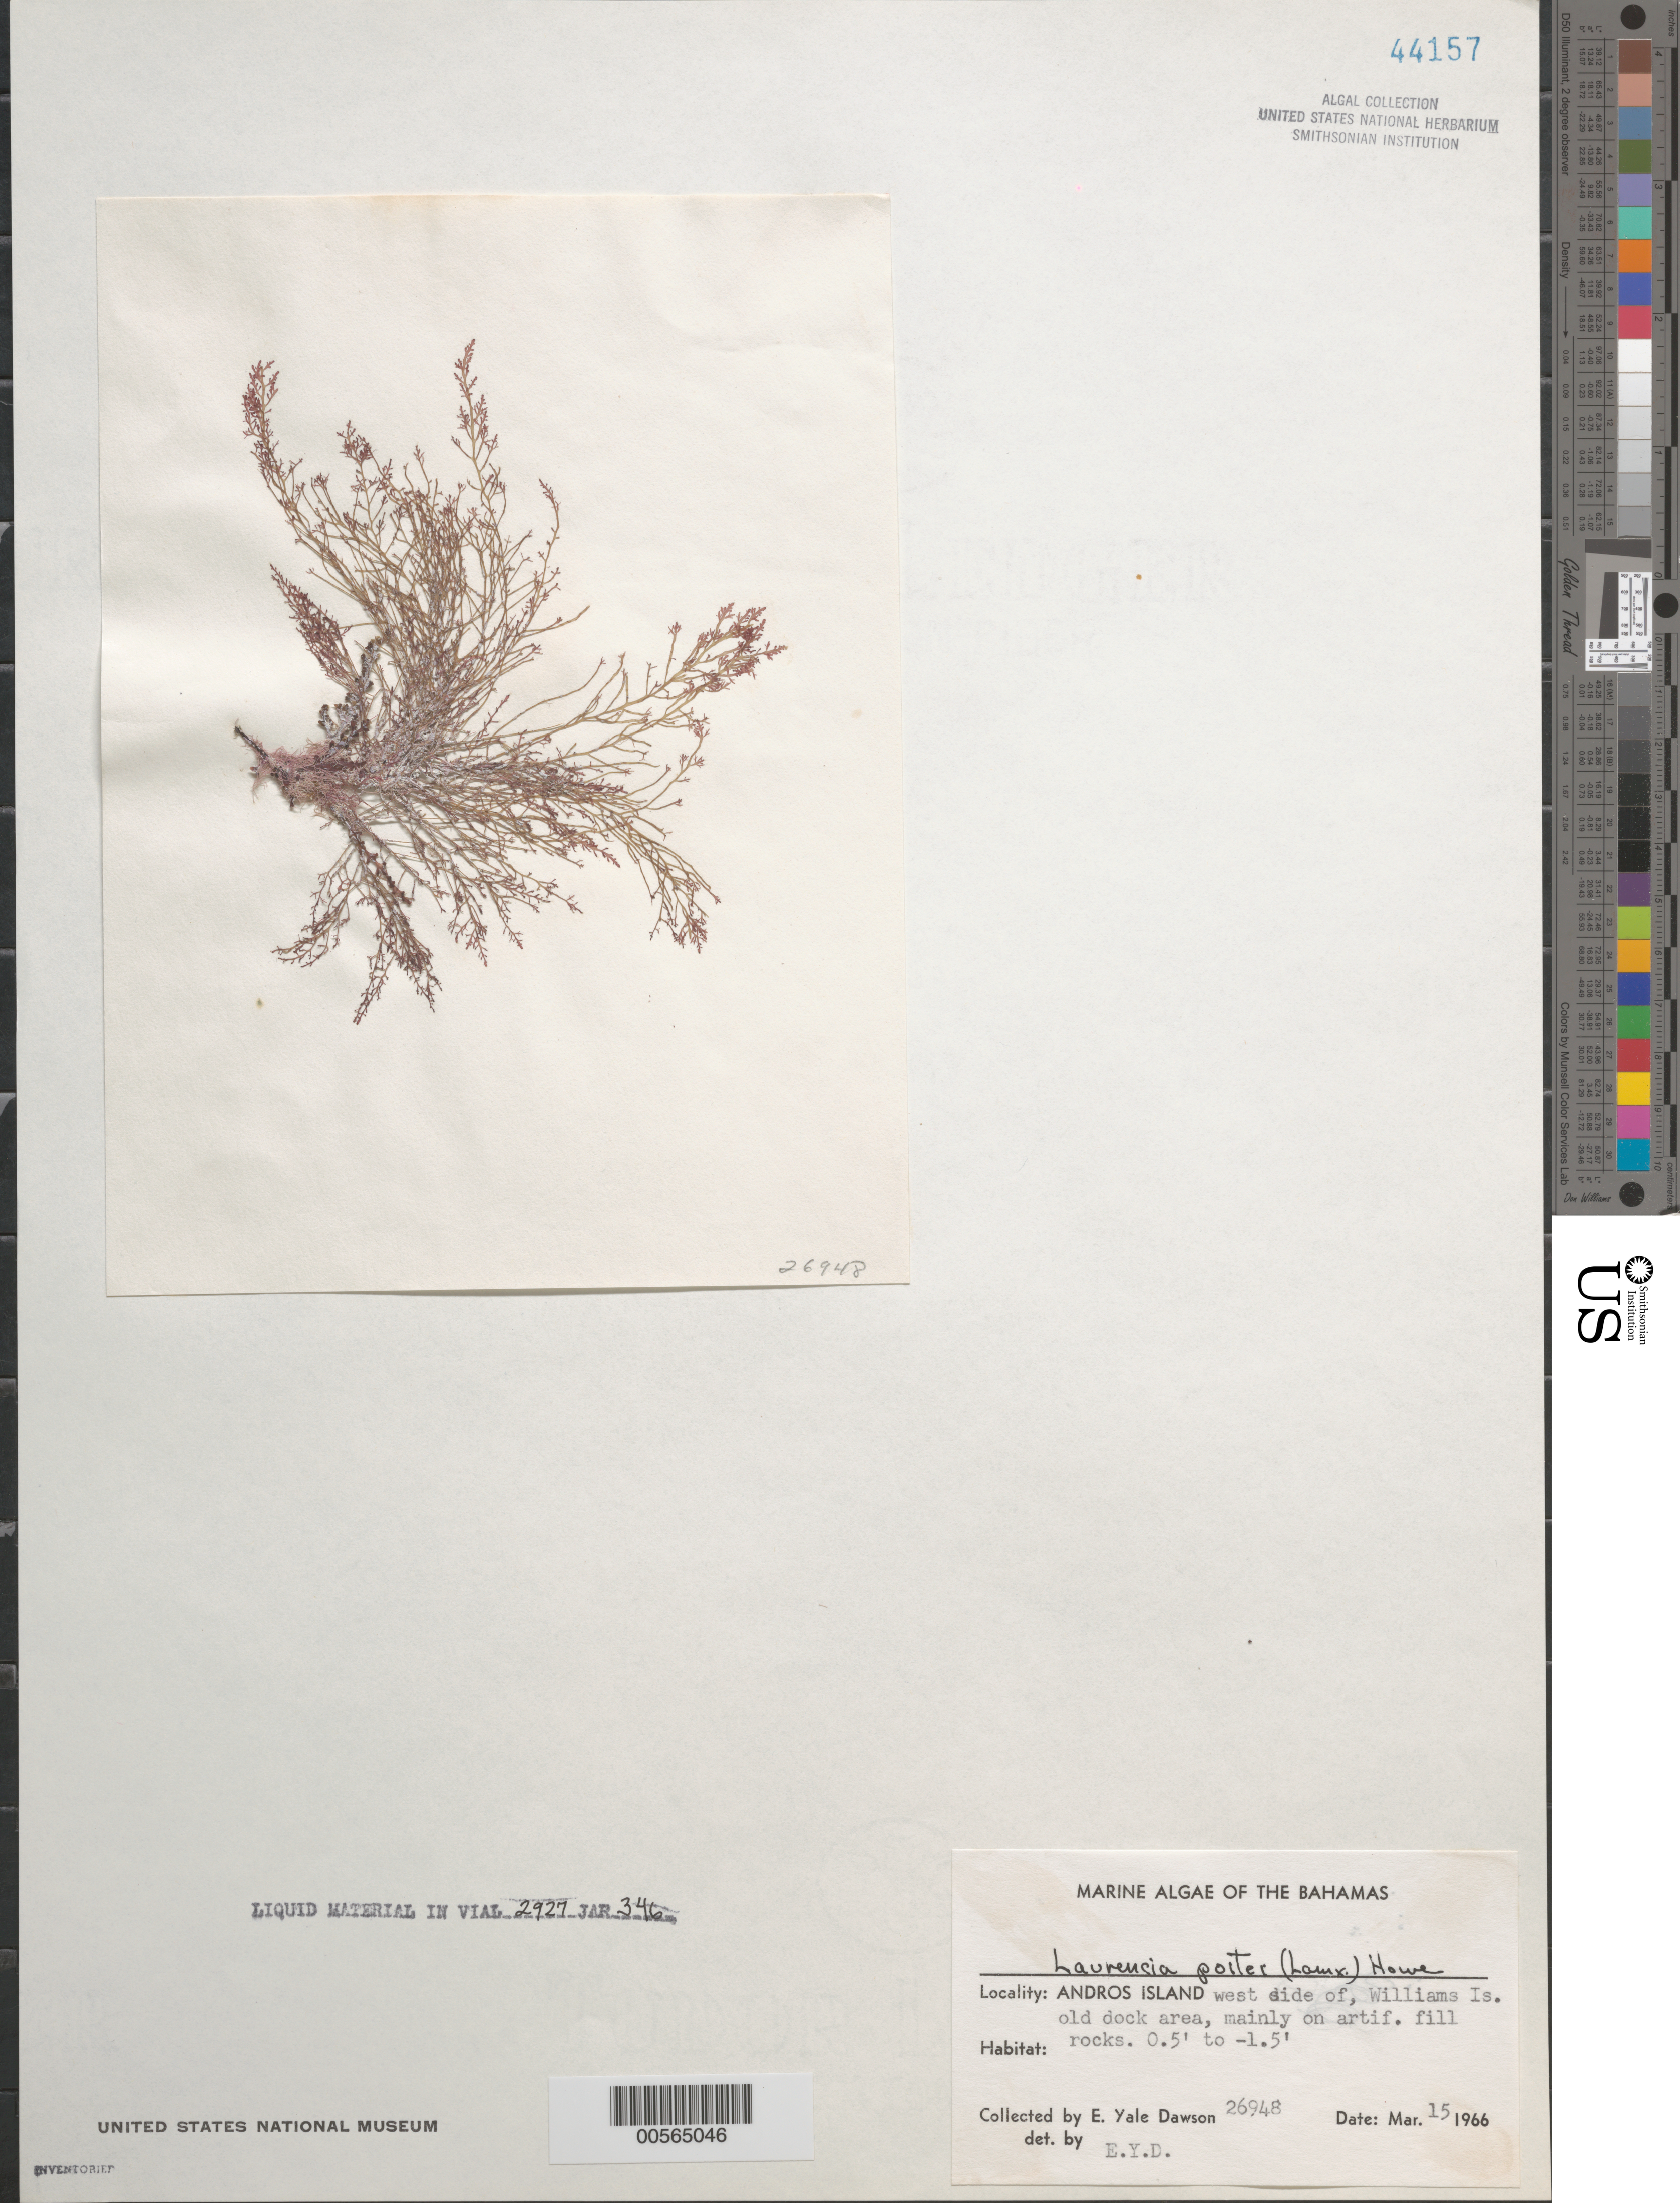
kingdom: Plantae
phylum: Rhodophyta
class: Florideophyceae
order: Ceramiales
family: Rhodomelaceae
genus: Yuzurua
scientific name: Yuzurua poiteaui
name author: (J.V.Lamouroux) Martin-Lescanne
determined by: Brooks, B. L., (BOT), Smithsonian Institution - National Museum of Natural History (UNITED STATES)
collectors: E. Y. Dawson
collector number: EYD 26948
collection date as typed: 15 Mar 1966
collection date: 1966-03-15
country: Bahamas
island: Andros Island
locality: West side of Andros Island, Williams Island old dock area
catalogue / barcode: US 44157